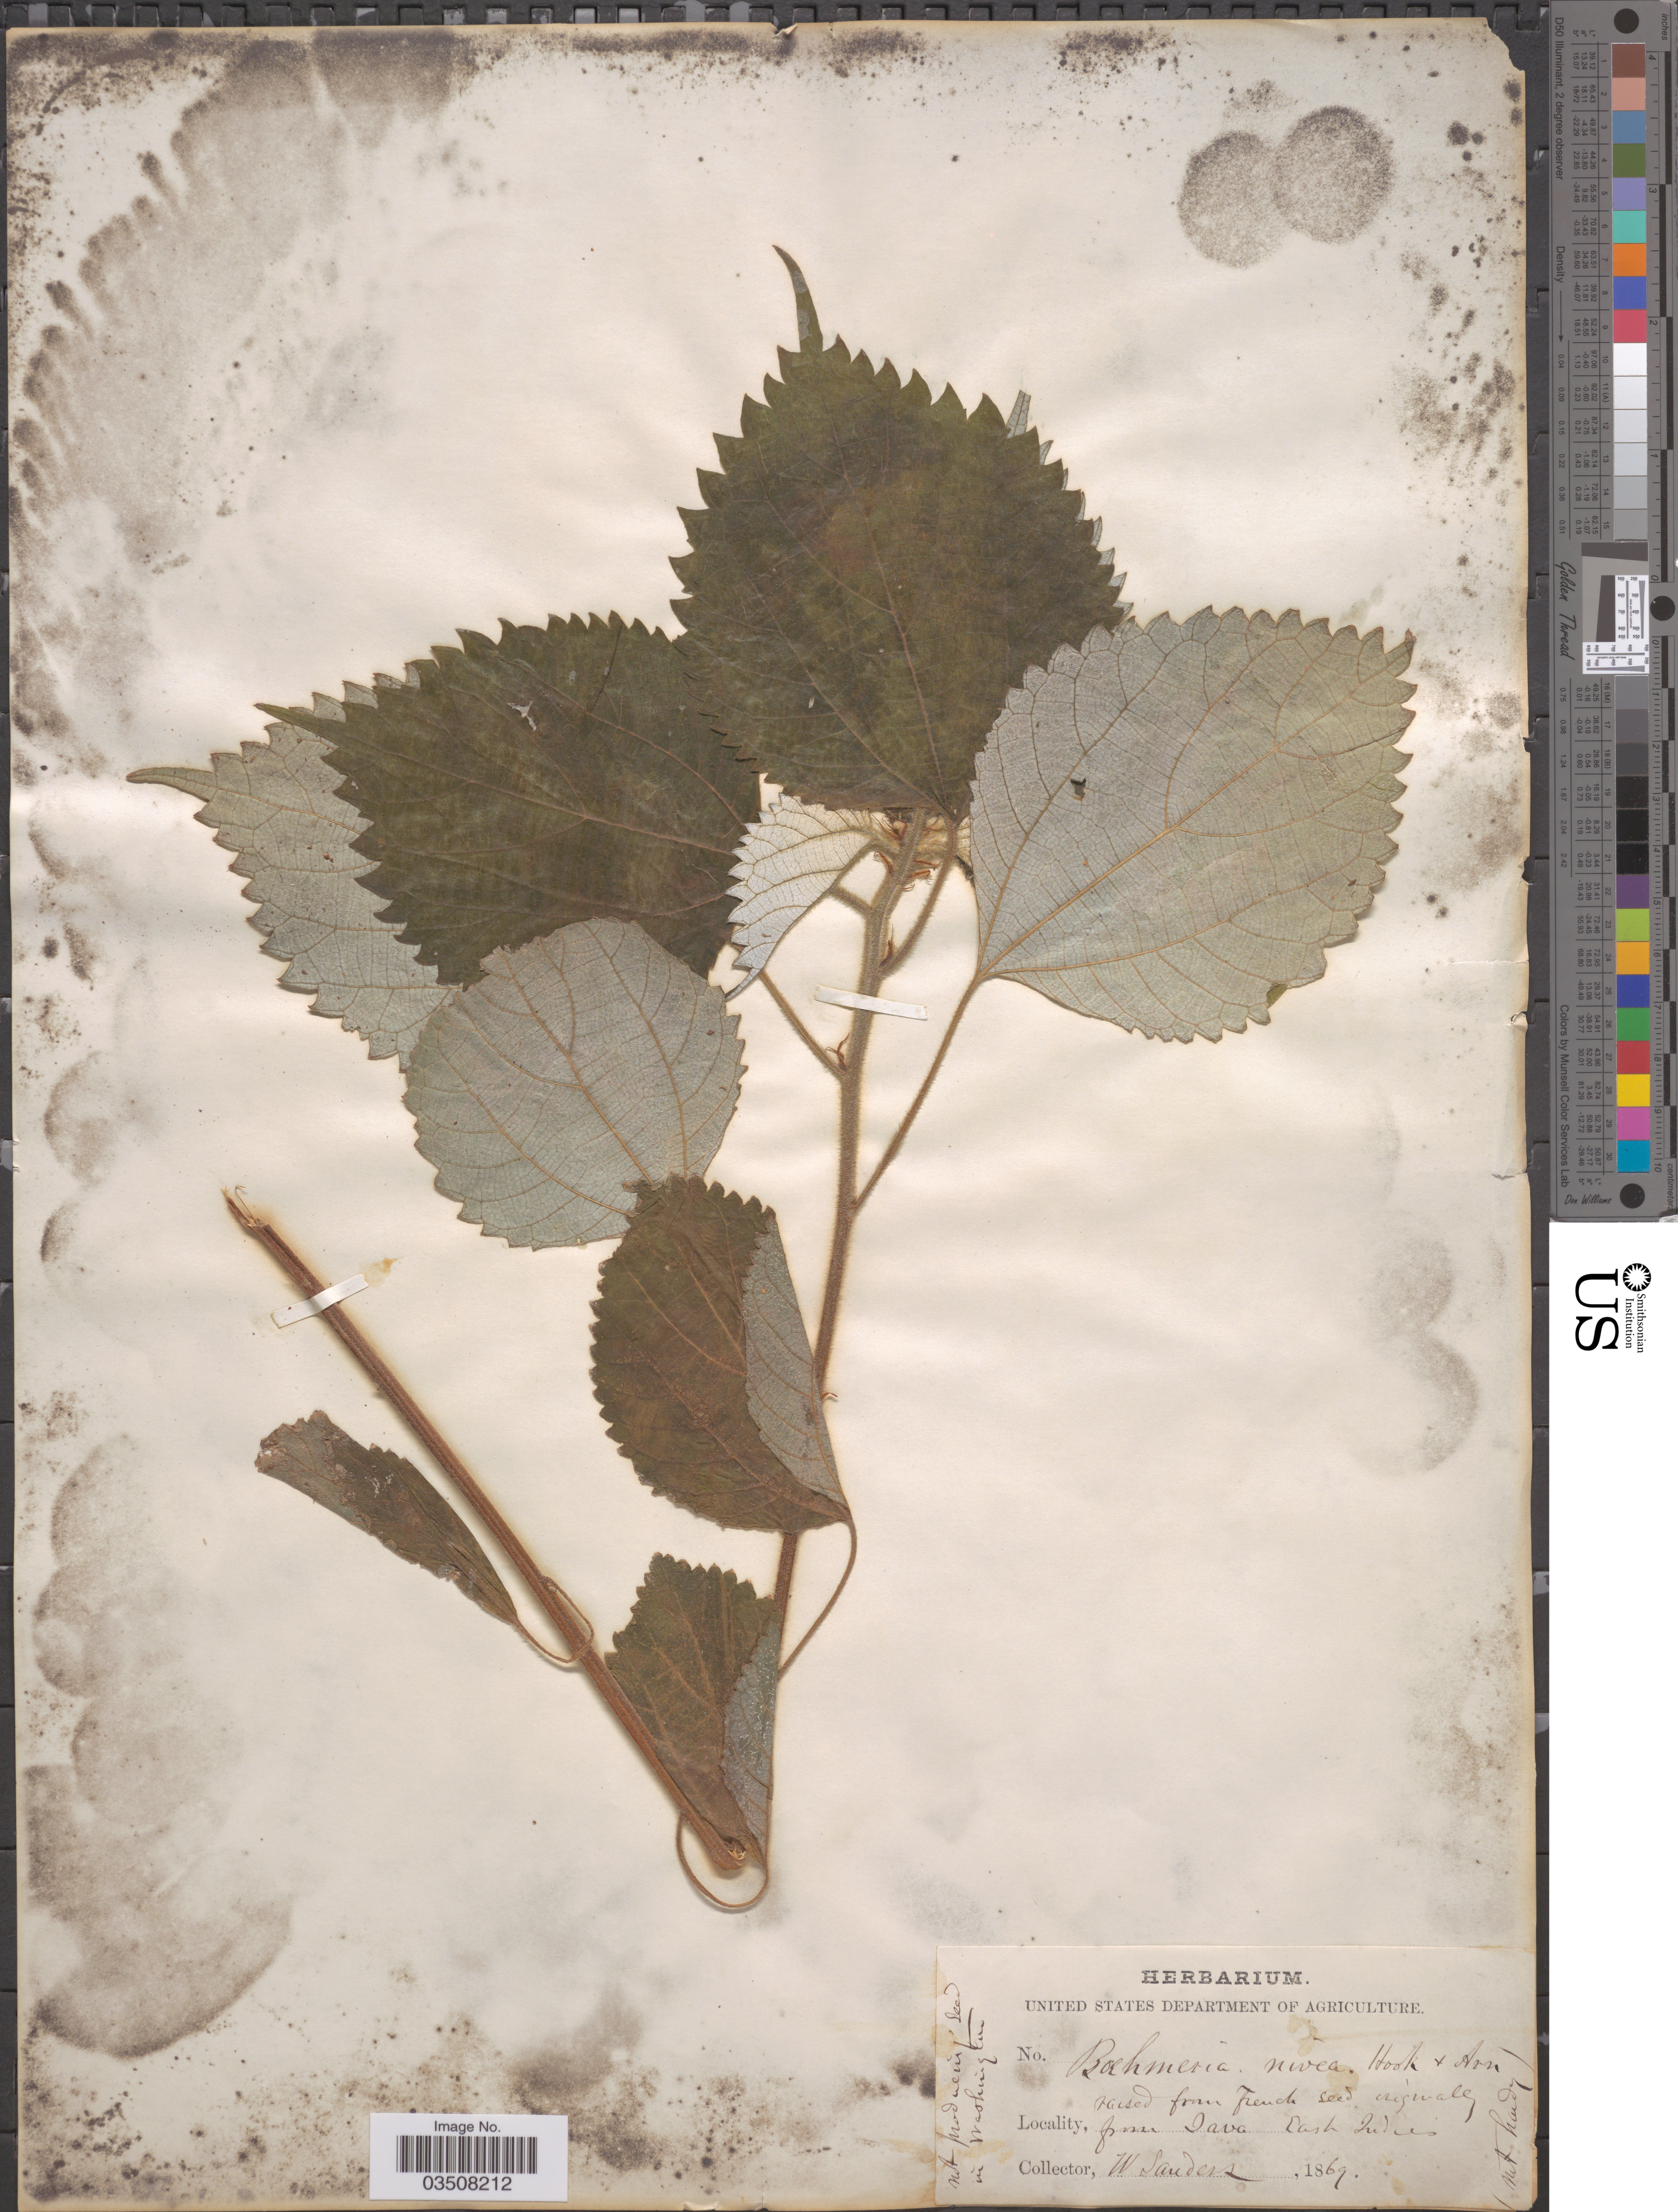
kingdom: Plantae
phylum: Tracheophyta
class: Magnoliopsida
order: Rosales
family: Urticaceae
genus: Boehmeria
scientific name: Boehmeria nivea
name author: (L.) Gaudich.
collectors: W. Sanders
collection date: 1869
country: Indonesia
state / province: Java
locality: East Indies.